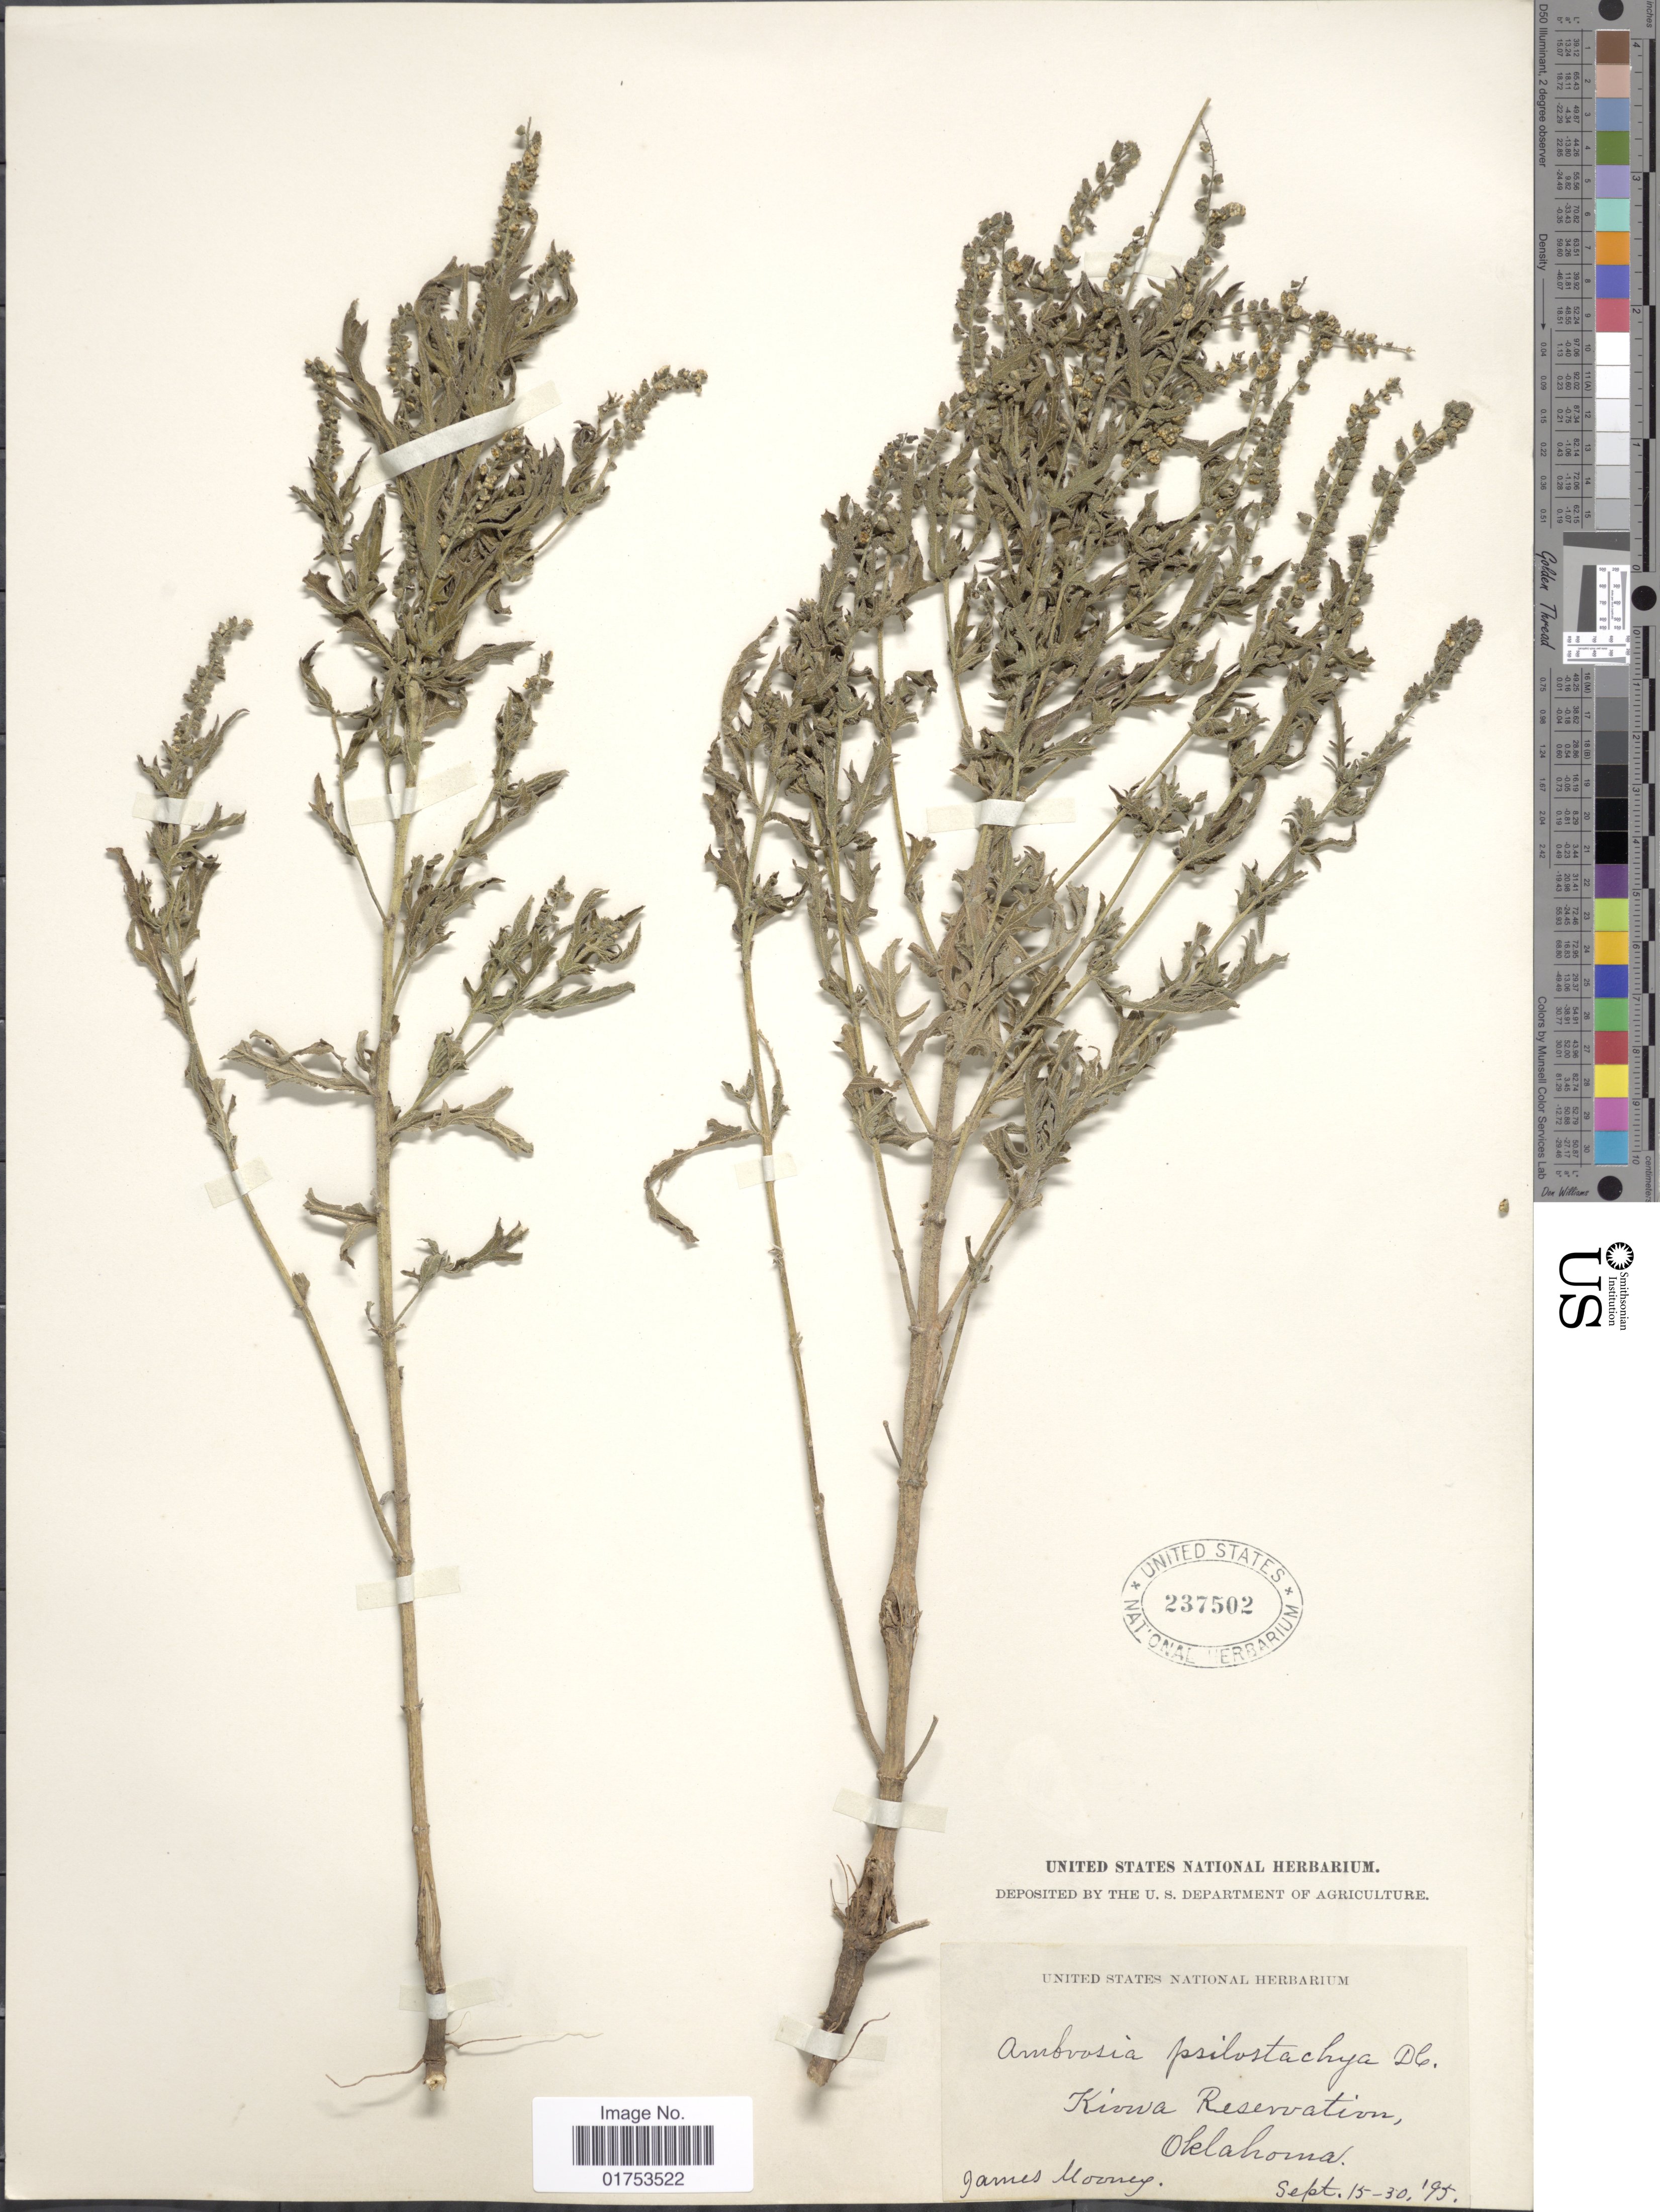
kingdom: Plantae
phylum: Tracheophyta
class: Magnoliopsida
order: Asterales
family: Asteraceae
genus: Ambrosia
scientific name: Ambrosia psilostachya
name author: DC.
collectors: J. Mooney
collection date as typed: Transcribed d/m/y: 15/9/95 to 30/9/95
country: United States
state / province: Oklahoma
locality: Kiwa Reservation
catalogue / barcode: US 237502